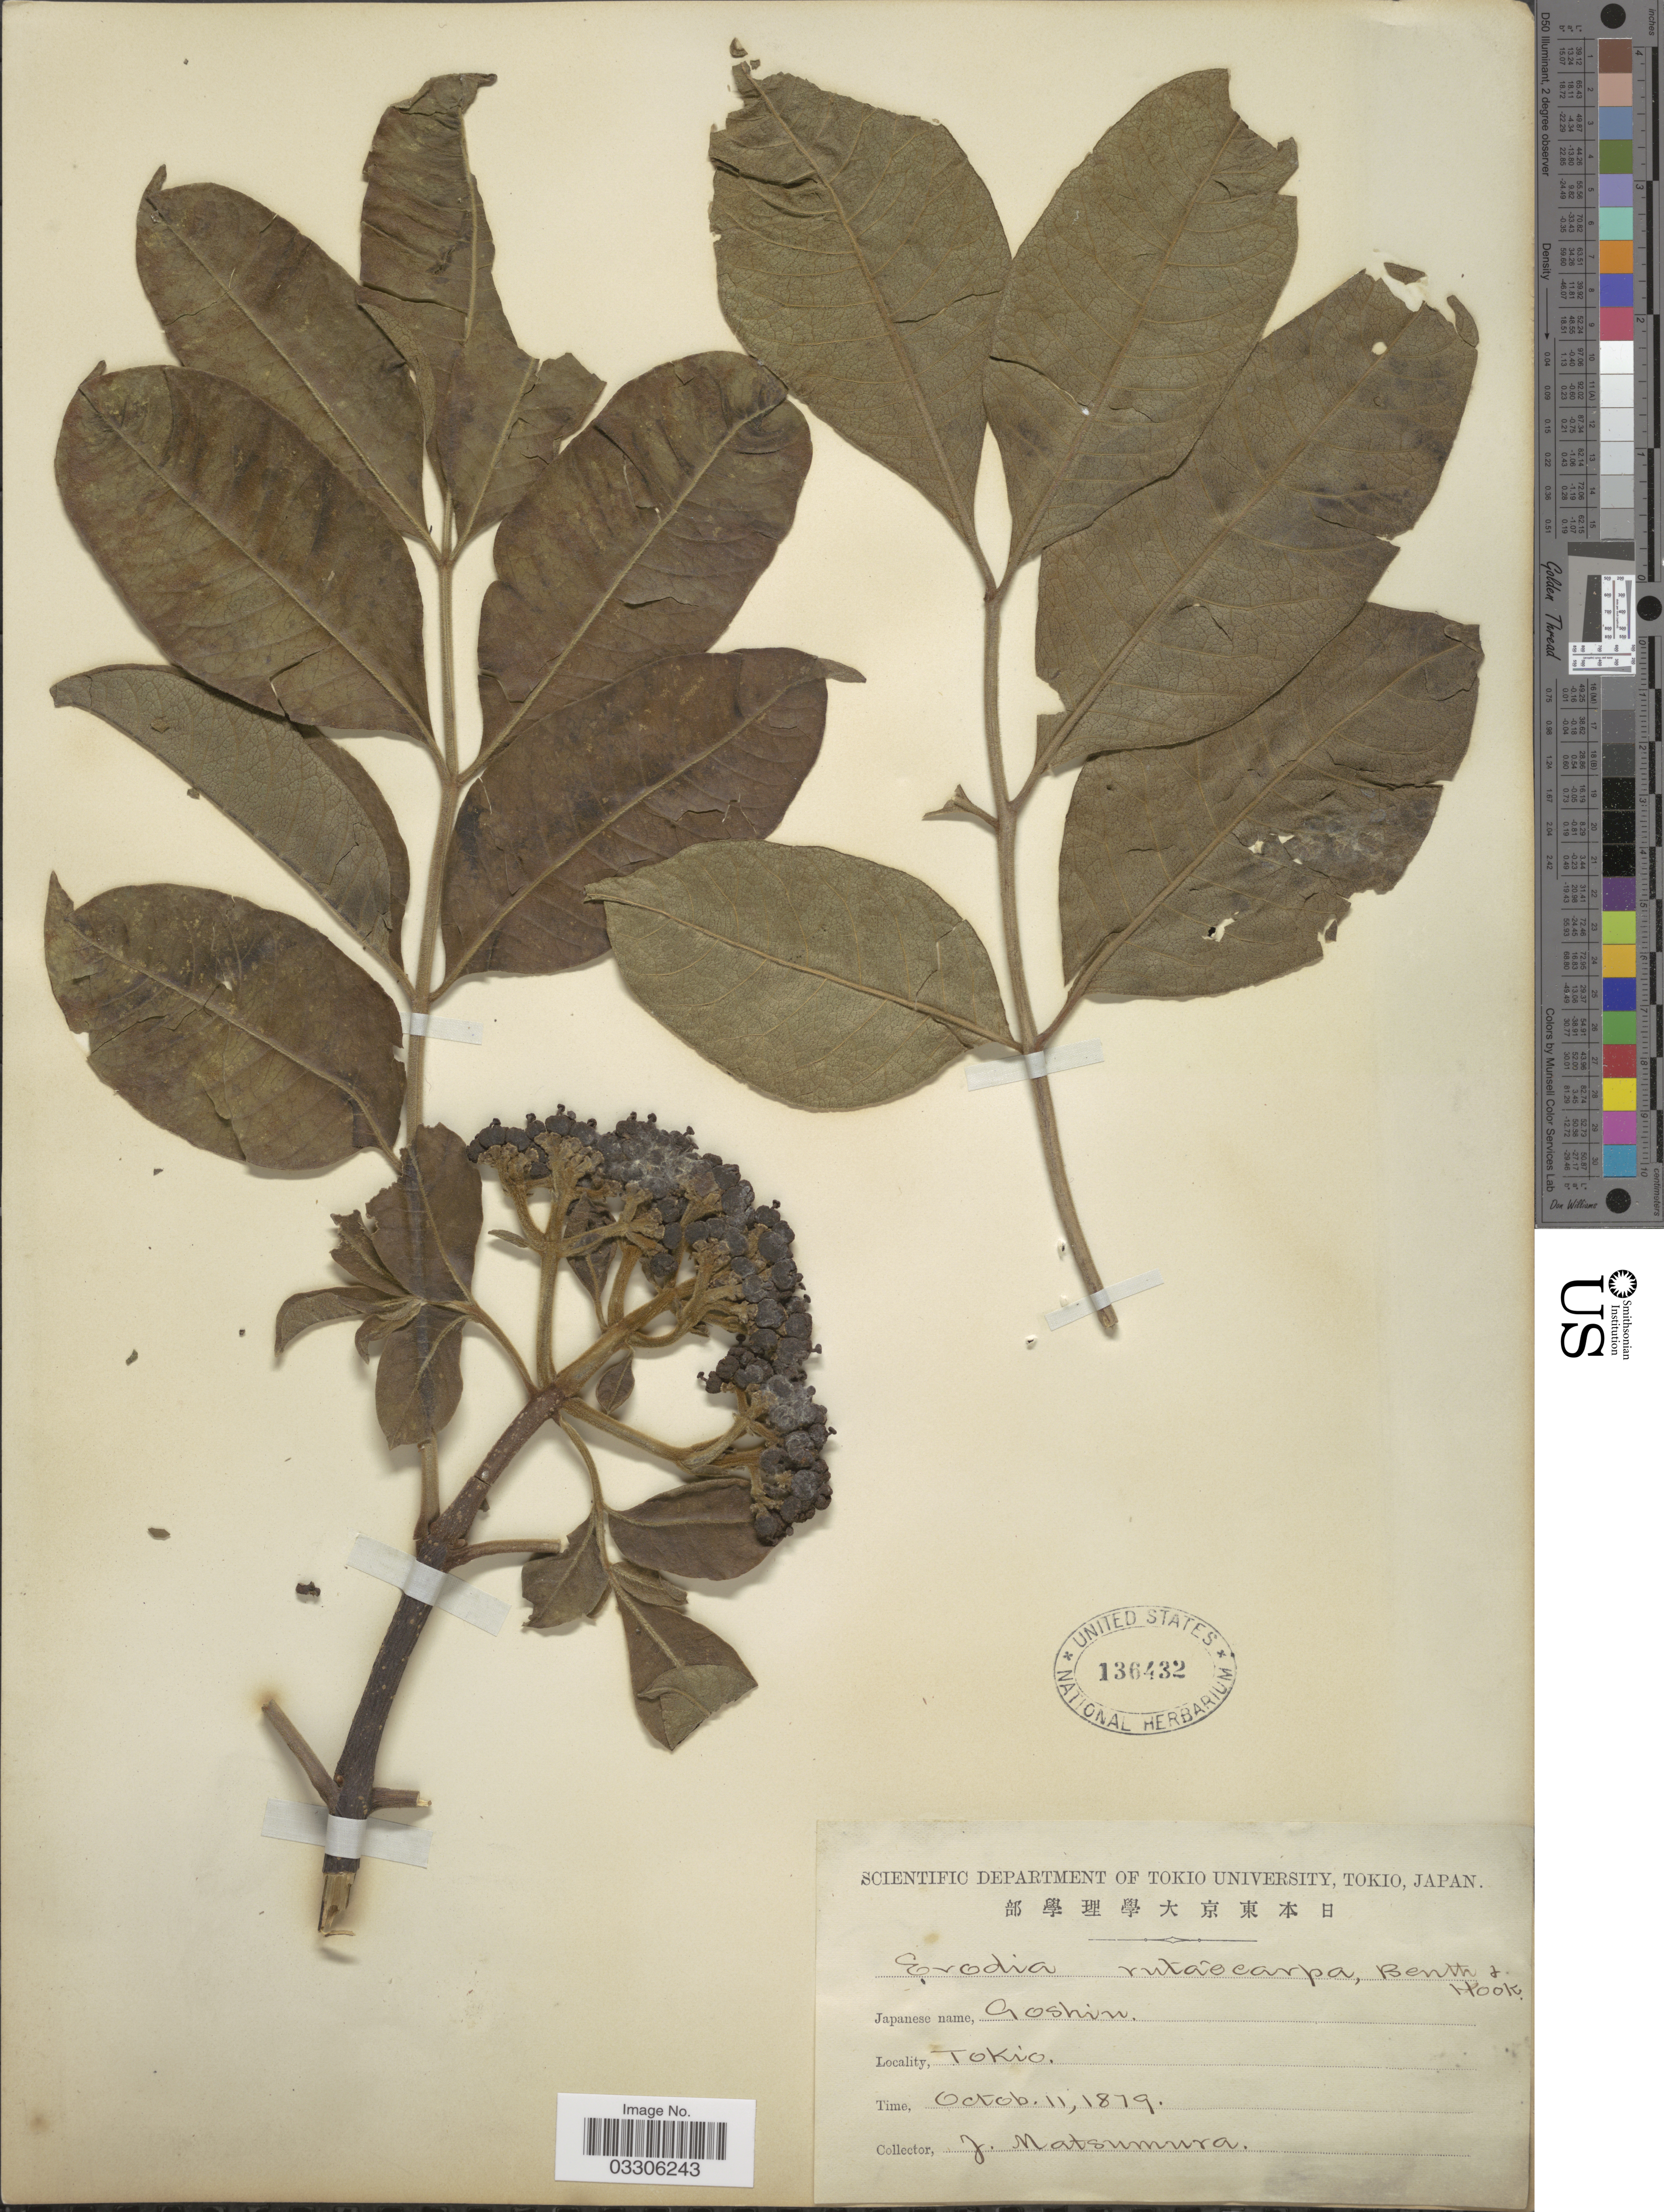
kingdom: Plantae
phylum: Tracheophyta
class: Magnoliopsida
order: Sapindales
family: Rutaceae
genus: Tetradium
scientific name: Tetradium ruticarpum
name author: (A. Juss.) T.G. Hartley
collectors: J. Matsumura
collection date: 1879-10-11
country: Japan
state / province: Tokyo, Federal City of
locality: Tokio.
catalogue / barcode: US 136432